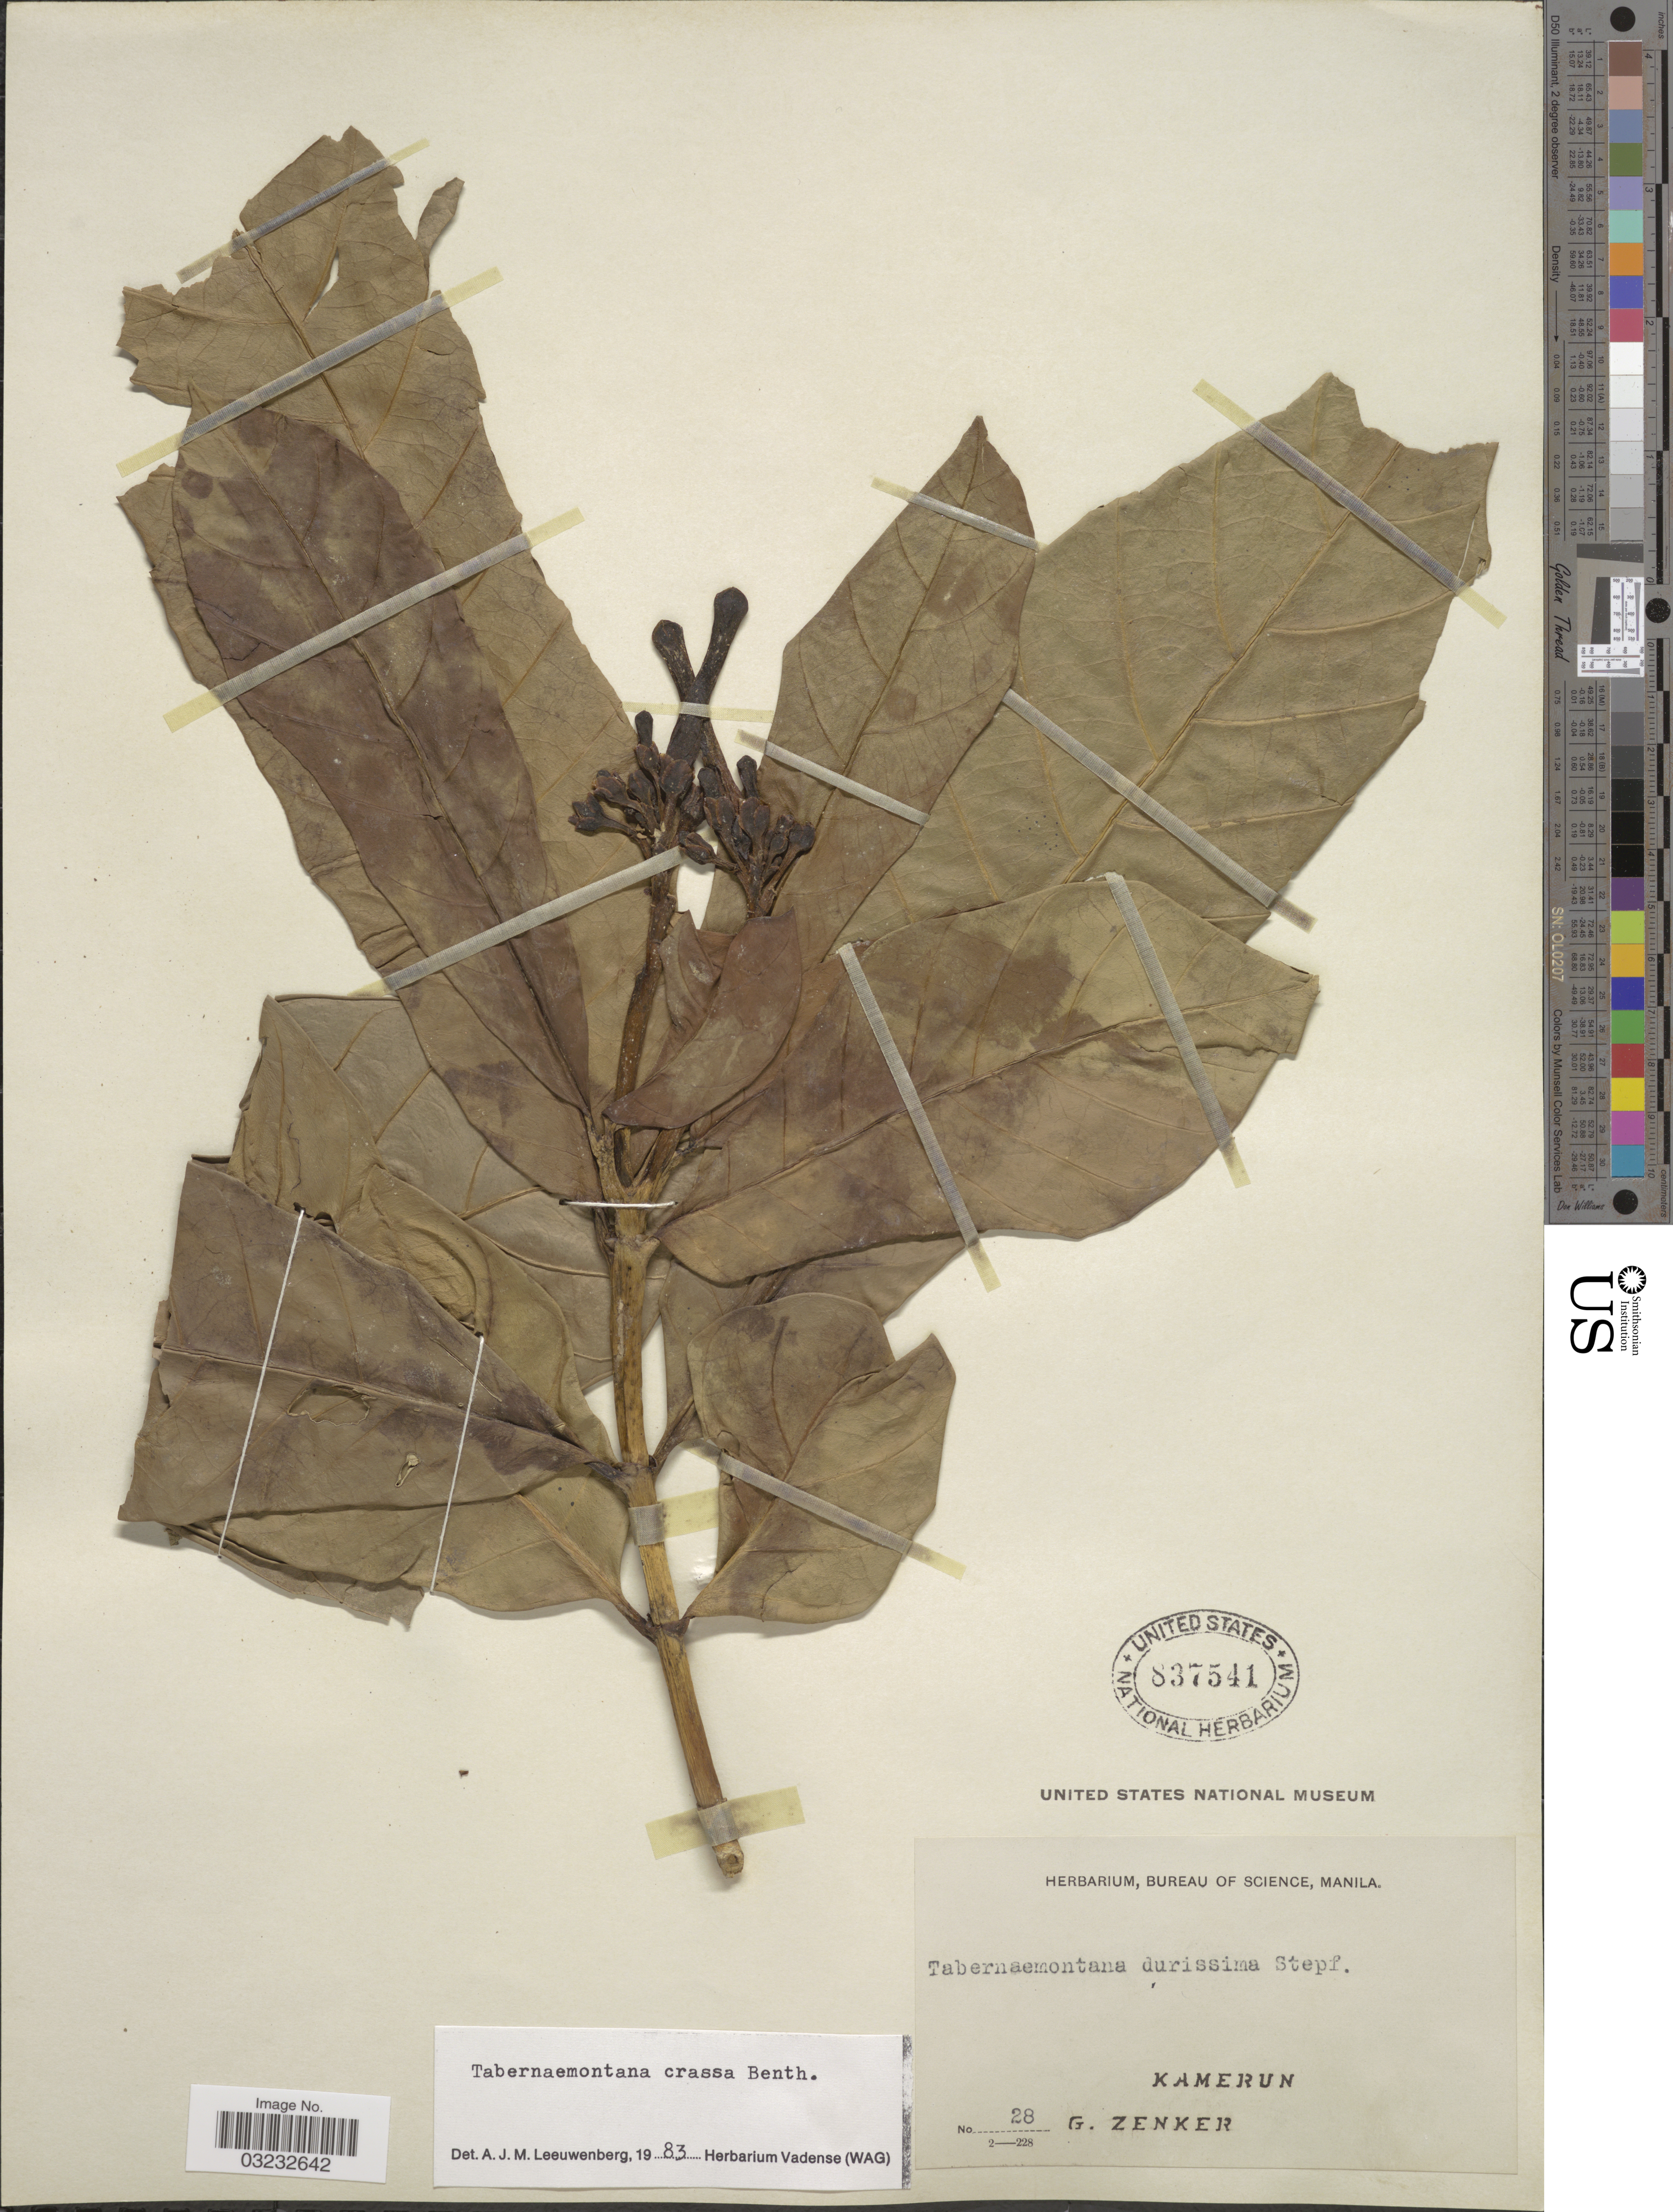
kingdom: Plantae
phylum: Tracheophyta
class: Magnoliopsida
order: Gentianales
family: Apocynaceae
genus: Tabernaemontana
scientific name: Tabernaemontana crassa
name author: Benth.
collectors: G. A. Zenker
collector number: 28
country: Cameroon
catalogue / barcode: US 837541